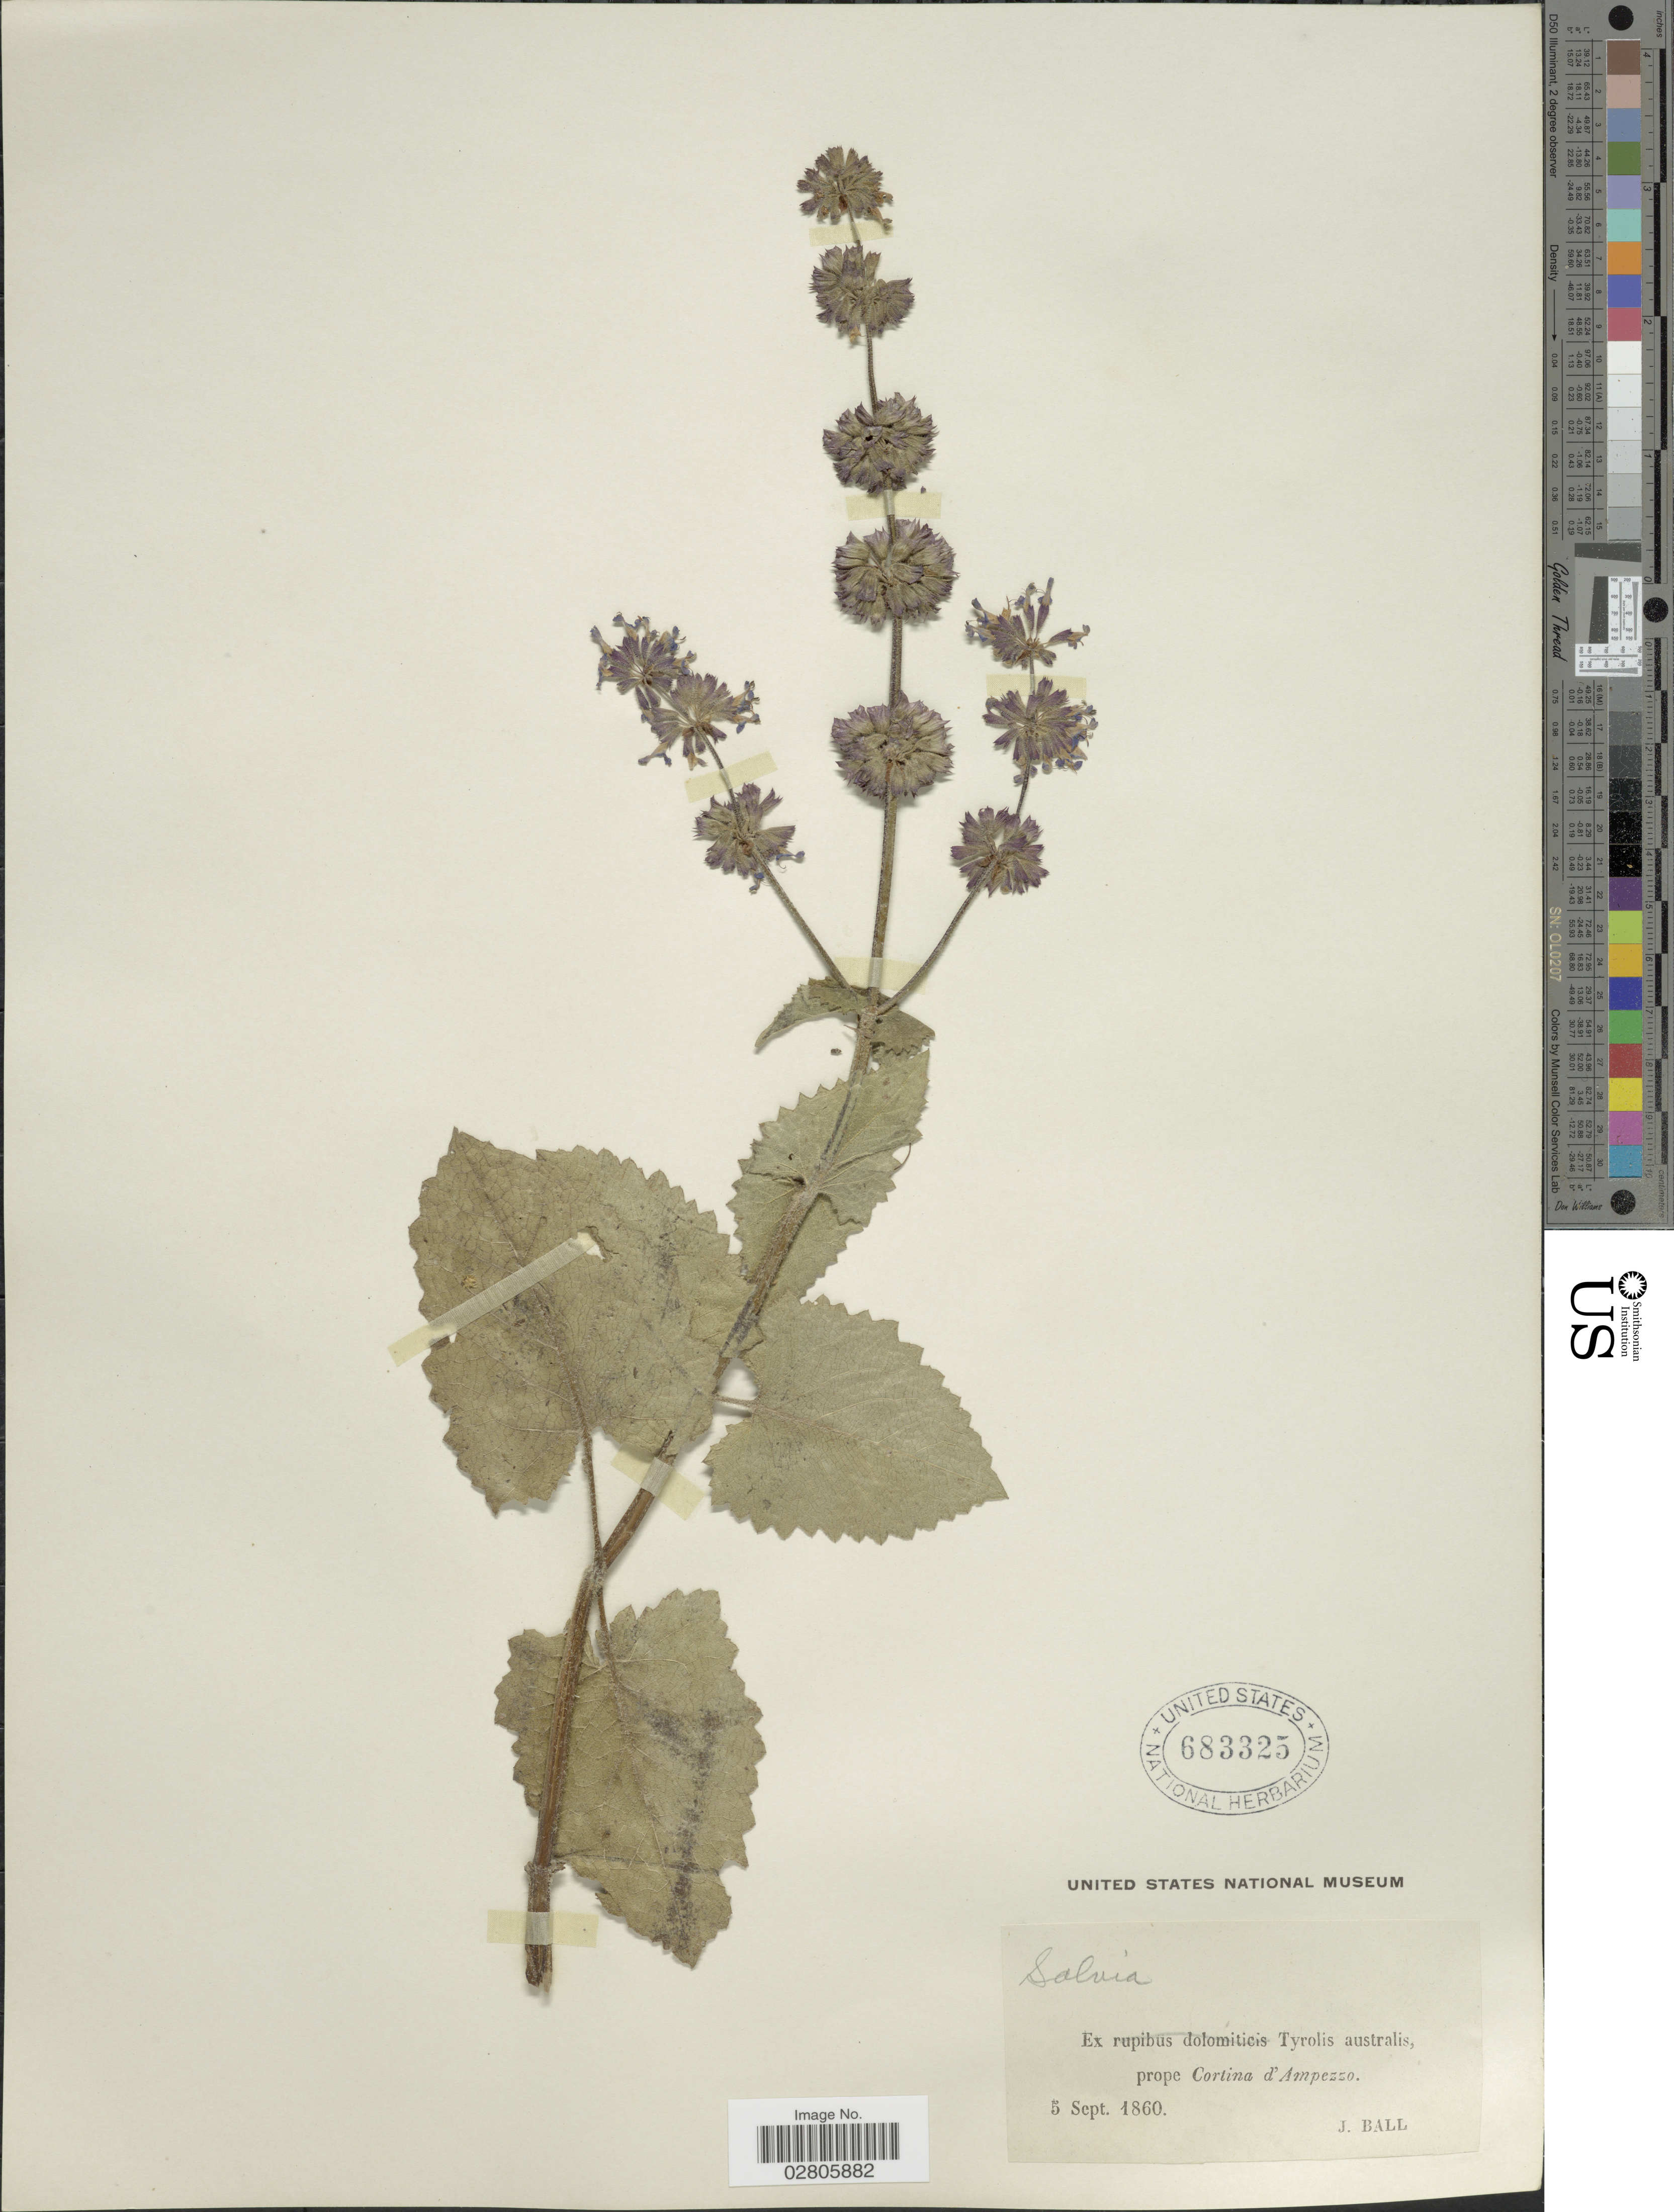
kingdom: Plantae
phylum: Tracheophyta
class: Magnoliopsida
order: Lamiales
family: Lamiaceae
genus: Salvia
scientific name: Salvia sp.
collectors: J. Ball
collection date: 1860-09-05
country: Italy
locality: Tyrolis australis, prope Cortina d'Ampezzo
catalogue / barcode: US 683325